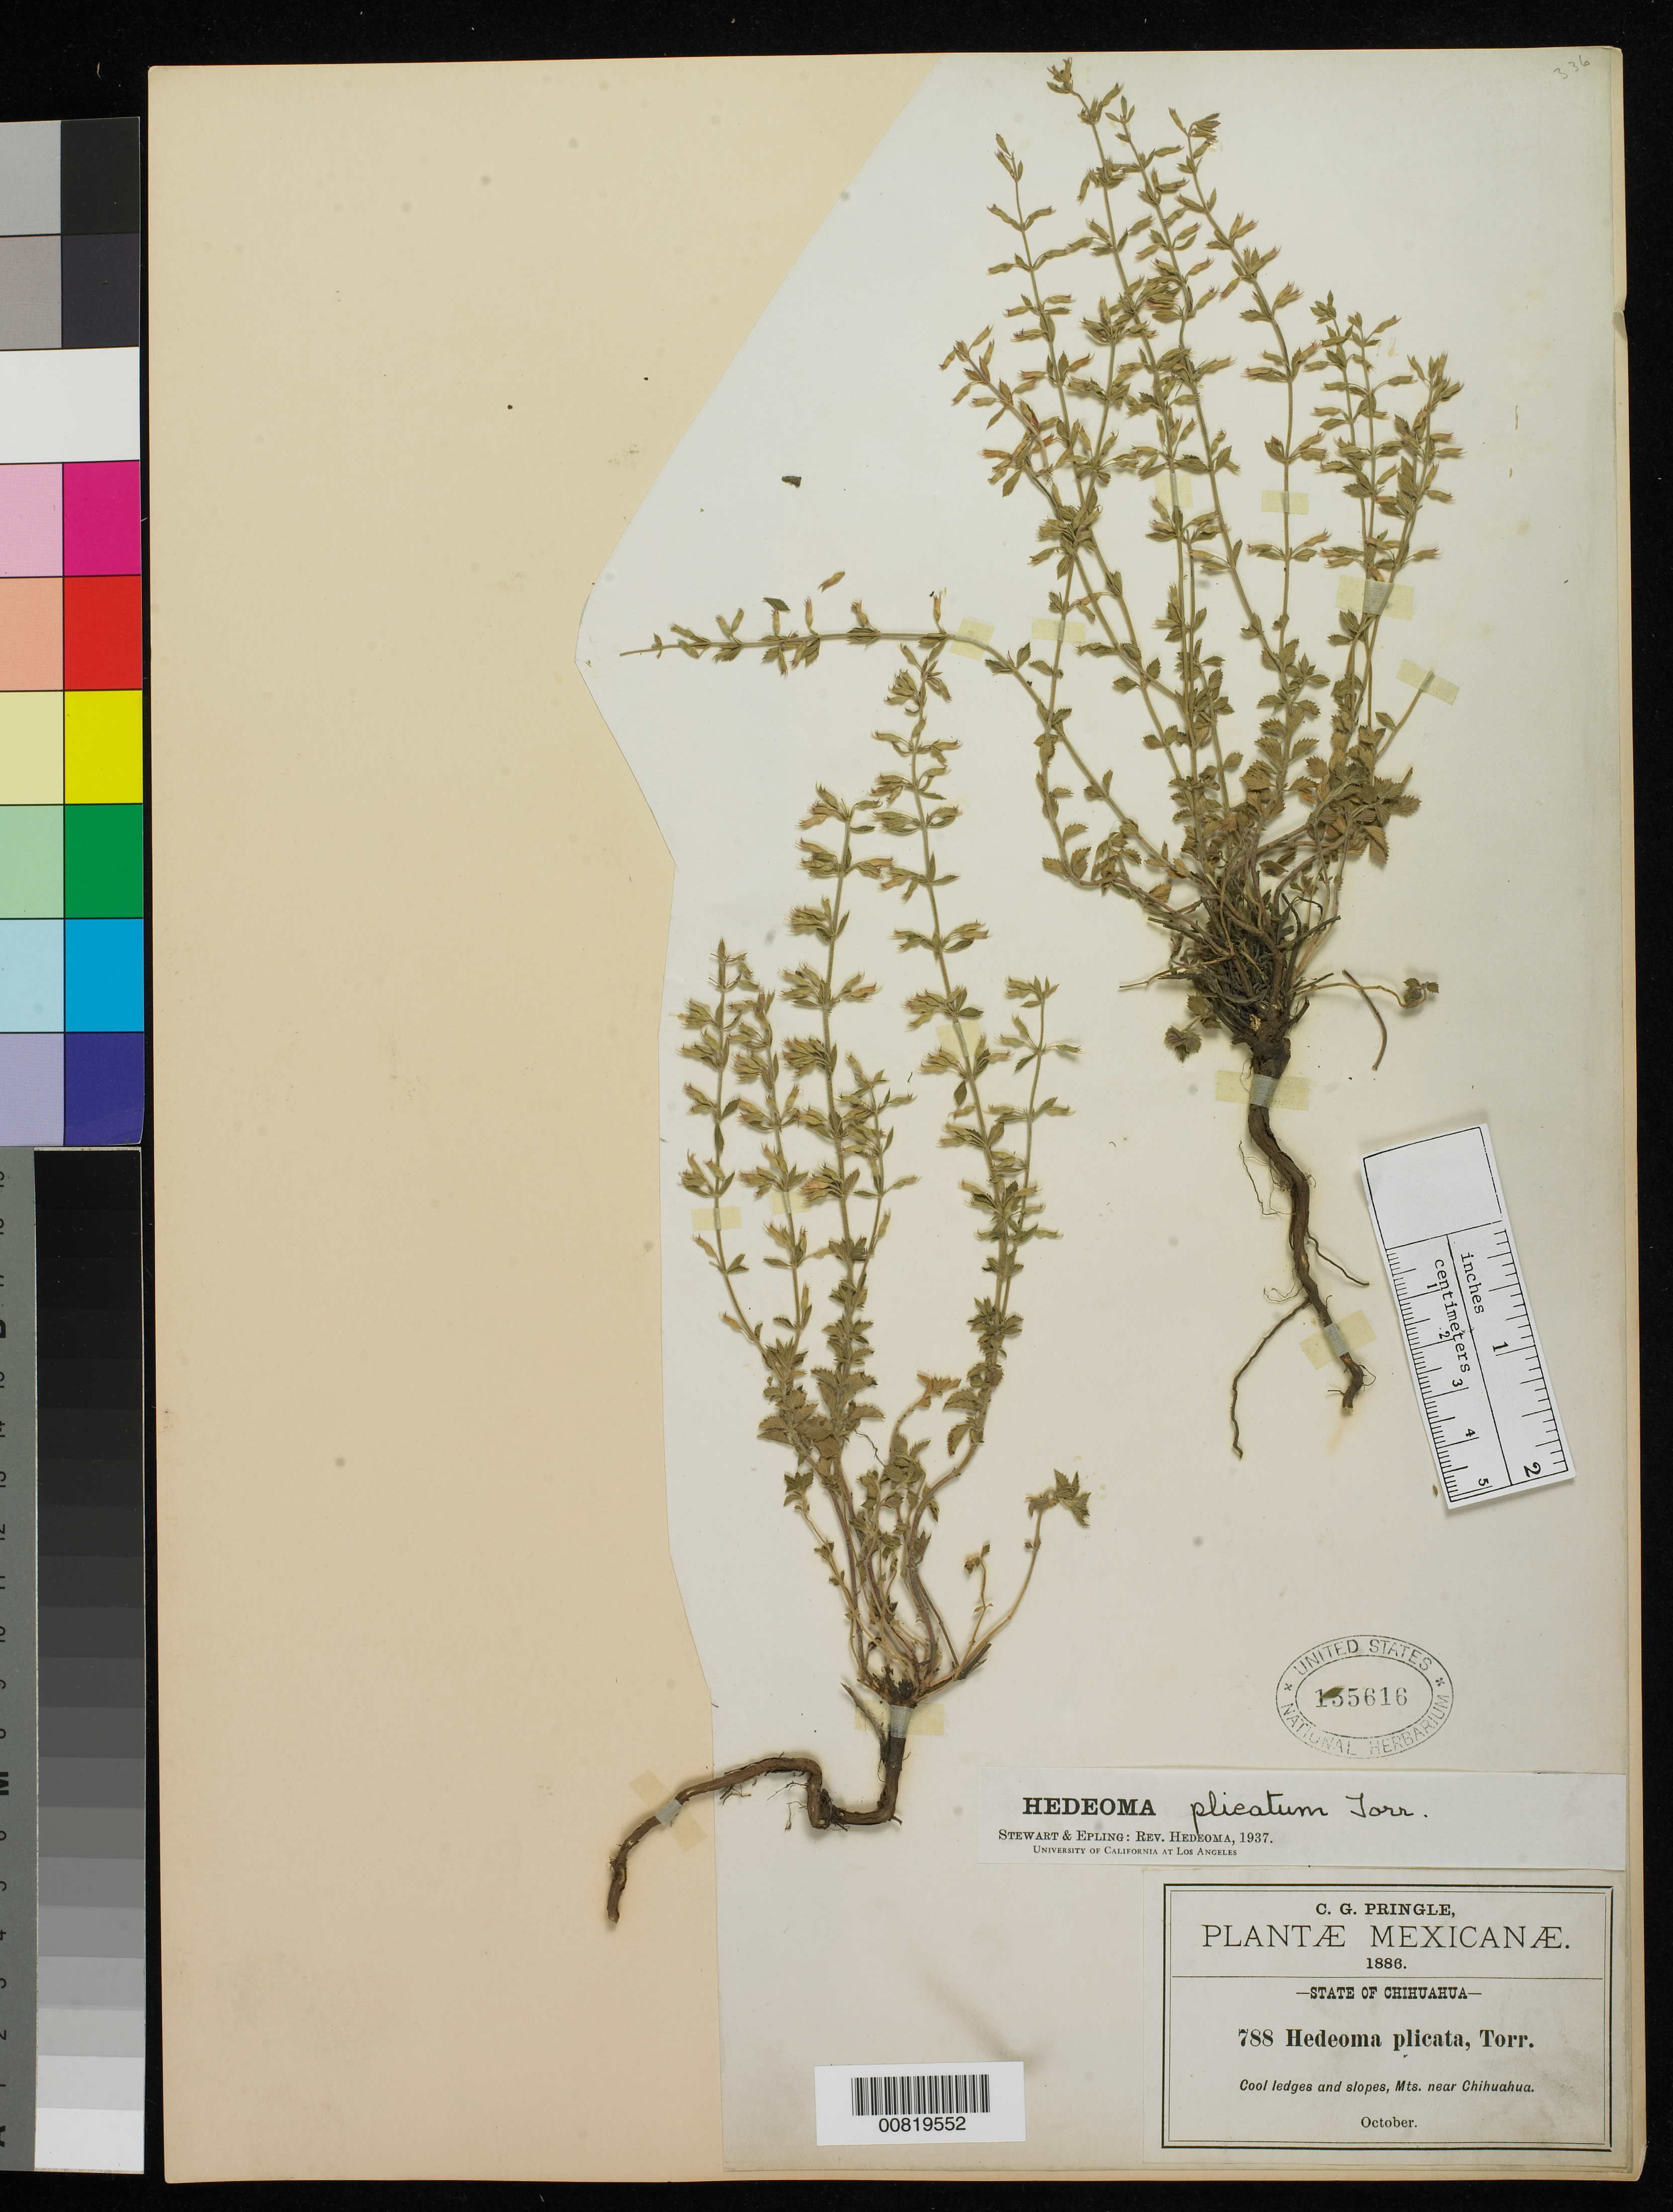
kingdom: Plantae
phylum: Tracheophyta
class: Magnoliopsida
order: Lamiales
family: Lamiaceae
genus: Hedeoma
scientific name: Hedeoma plicatum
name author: Torr. in Emory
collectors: C. G. Pringle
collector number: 788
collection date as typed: Oct 1886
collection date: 1886-10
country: Mexico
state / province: Chihuahua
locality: Mts. Near Chihuahua.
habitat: Cool ledges and slopes.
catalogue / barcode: US 155616